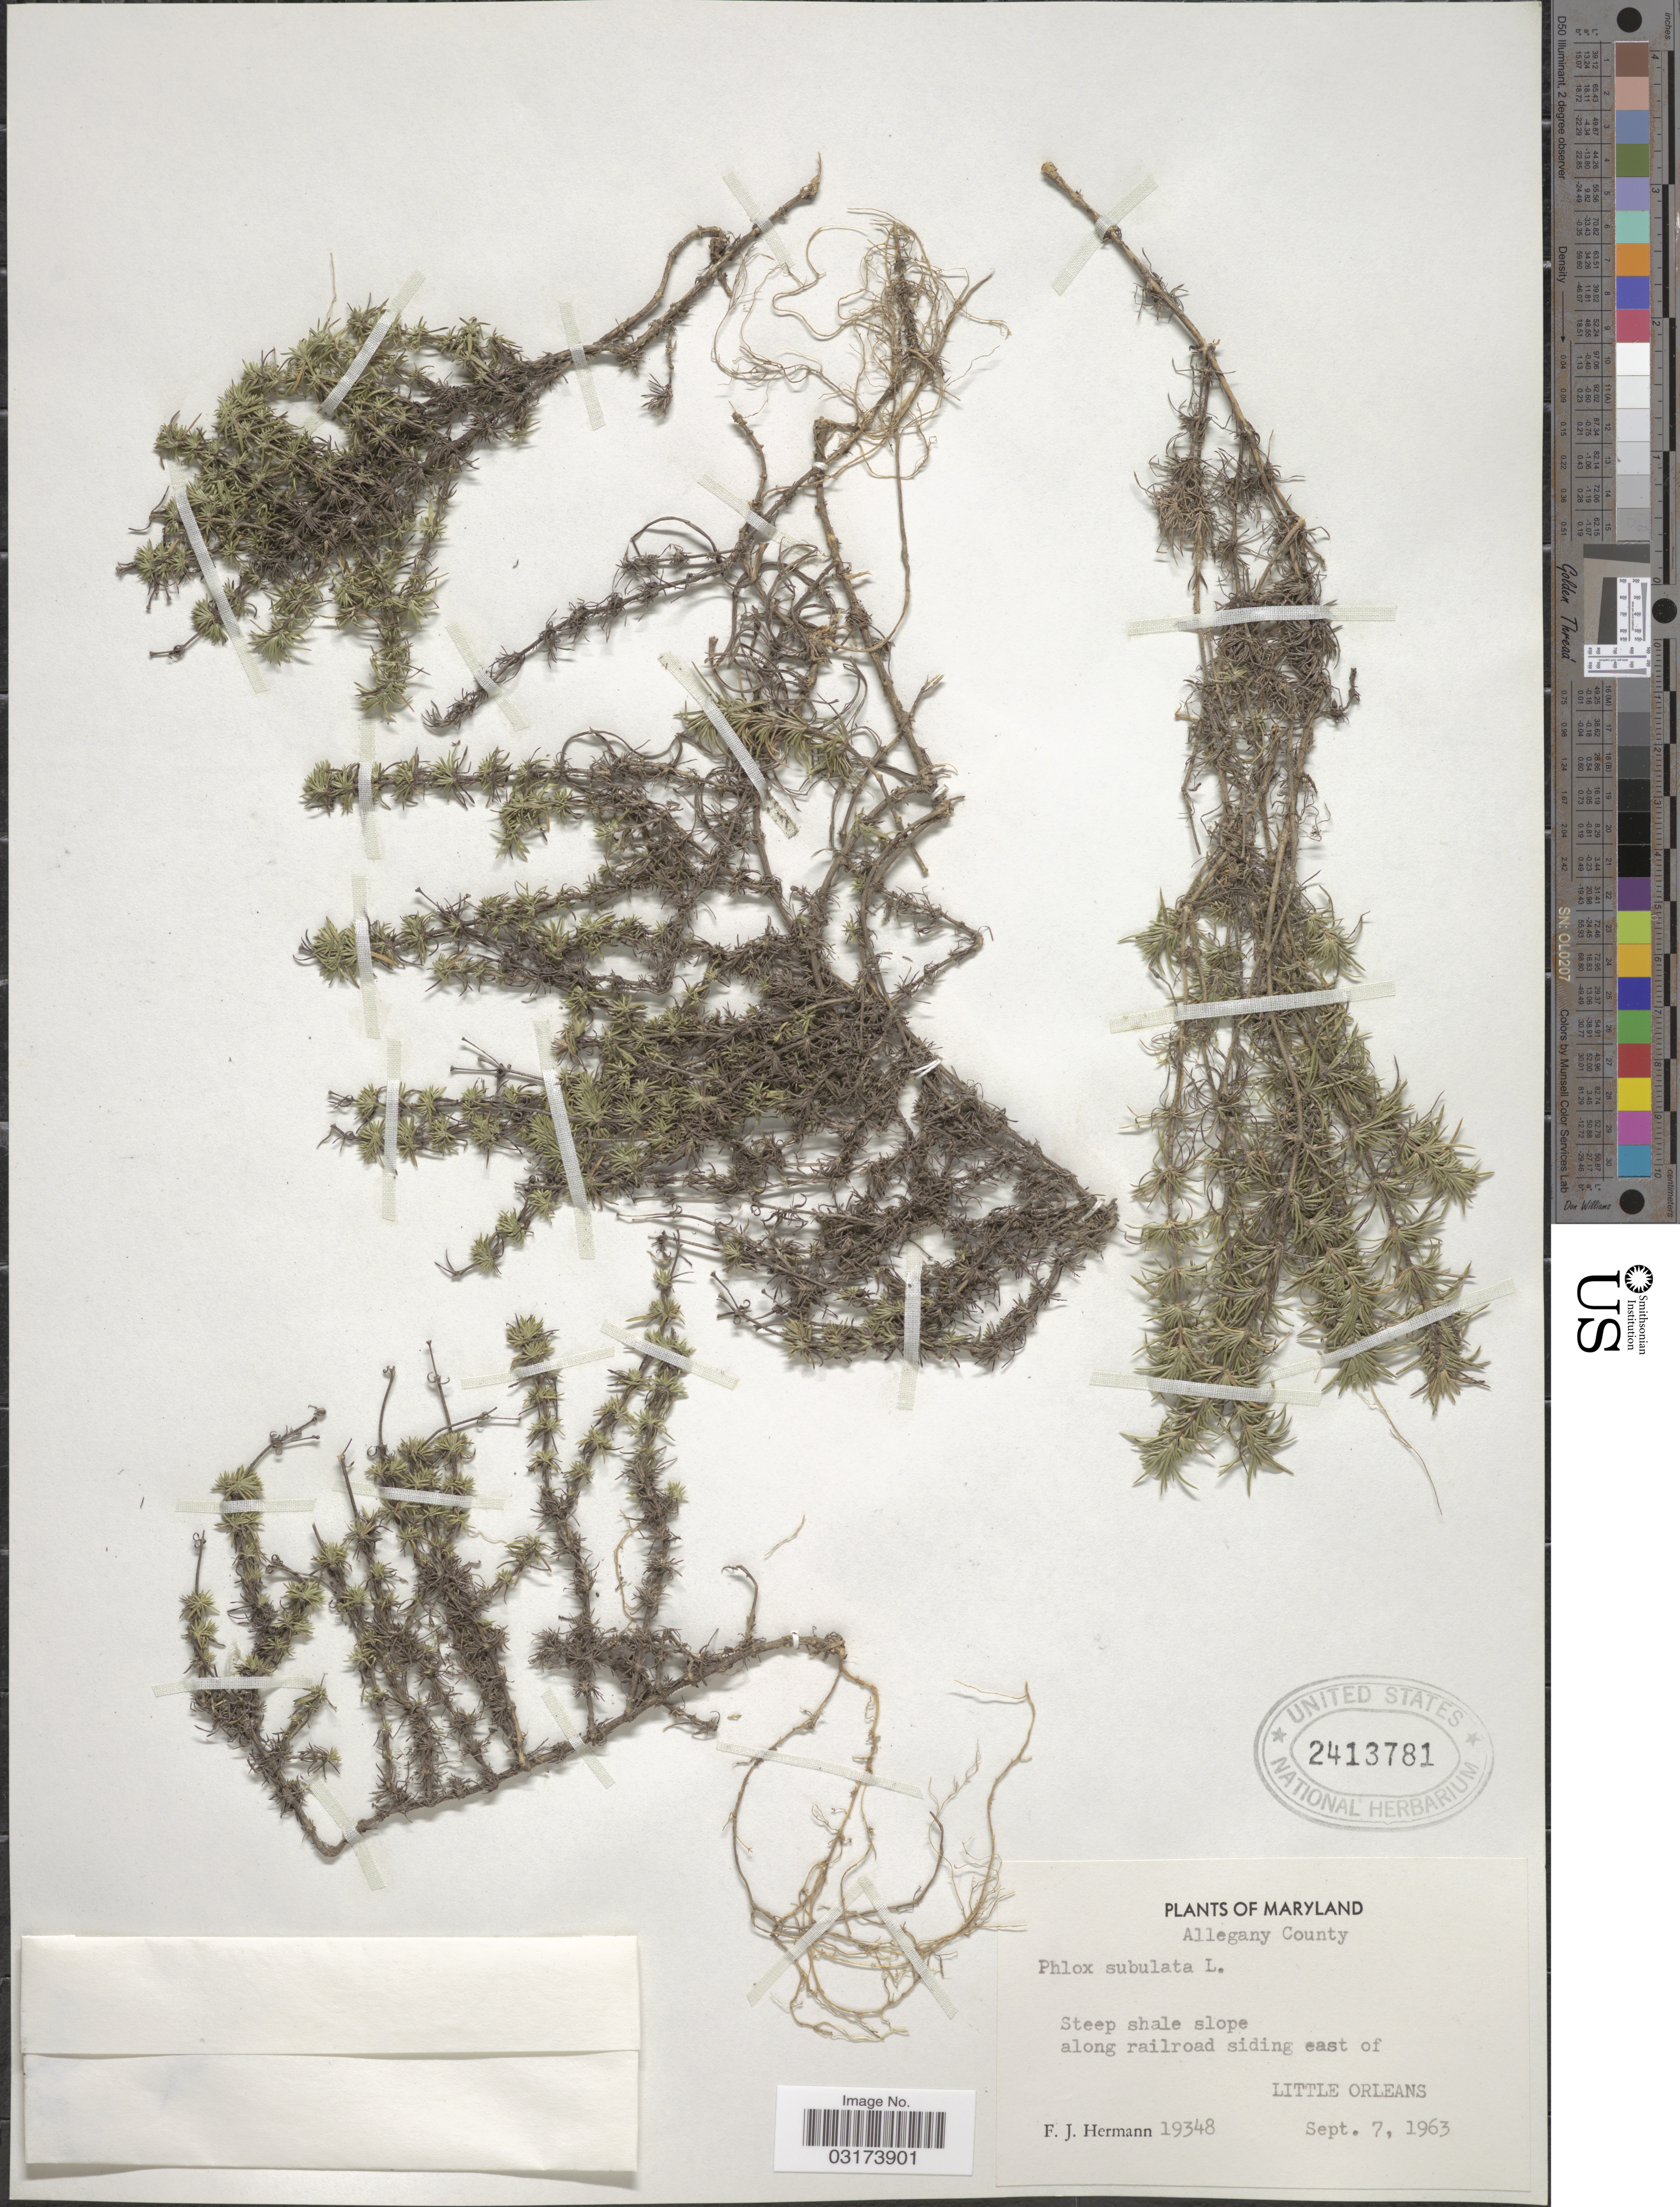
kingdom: Plantae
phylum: Tracheophyta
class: Magnoliopsida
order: Ericales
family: Polemoniaceae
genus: Phlox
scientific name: Phlox subulata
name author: L.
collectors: F. J. Hermann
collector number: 19348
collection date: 1963-09-07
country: United States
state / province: Maryland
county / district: Allegany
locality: Allegany County, Steep shale slope, along railroad siding east of Little Orleans.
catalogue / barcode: US 2413781